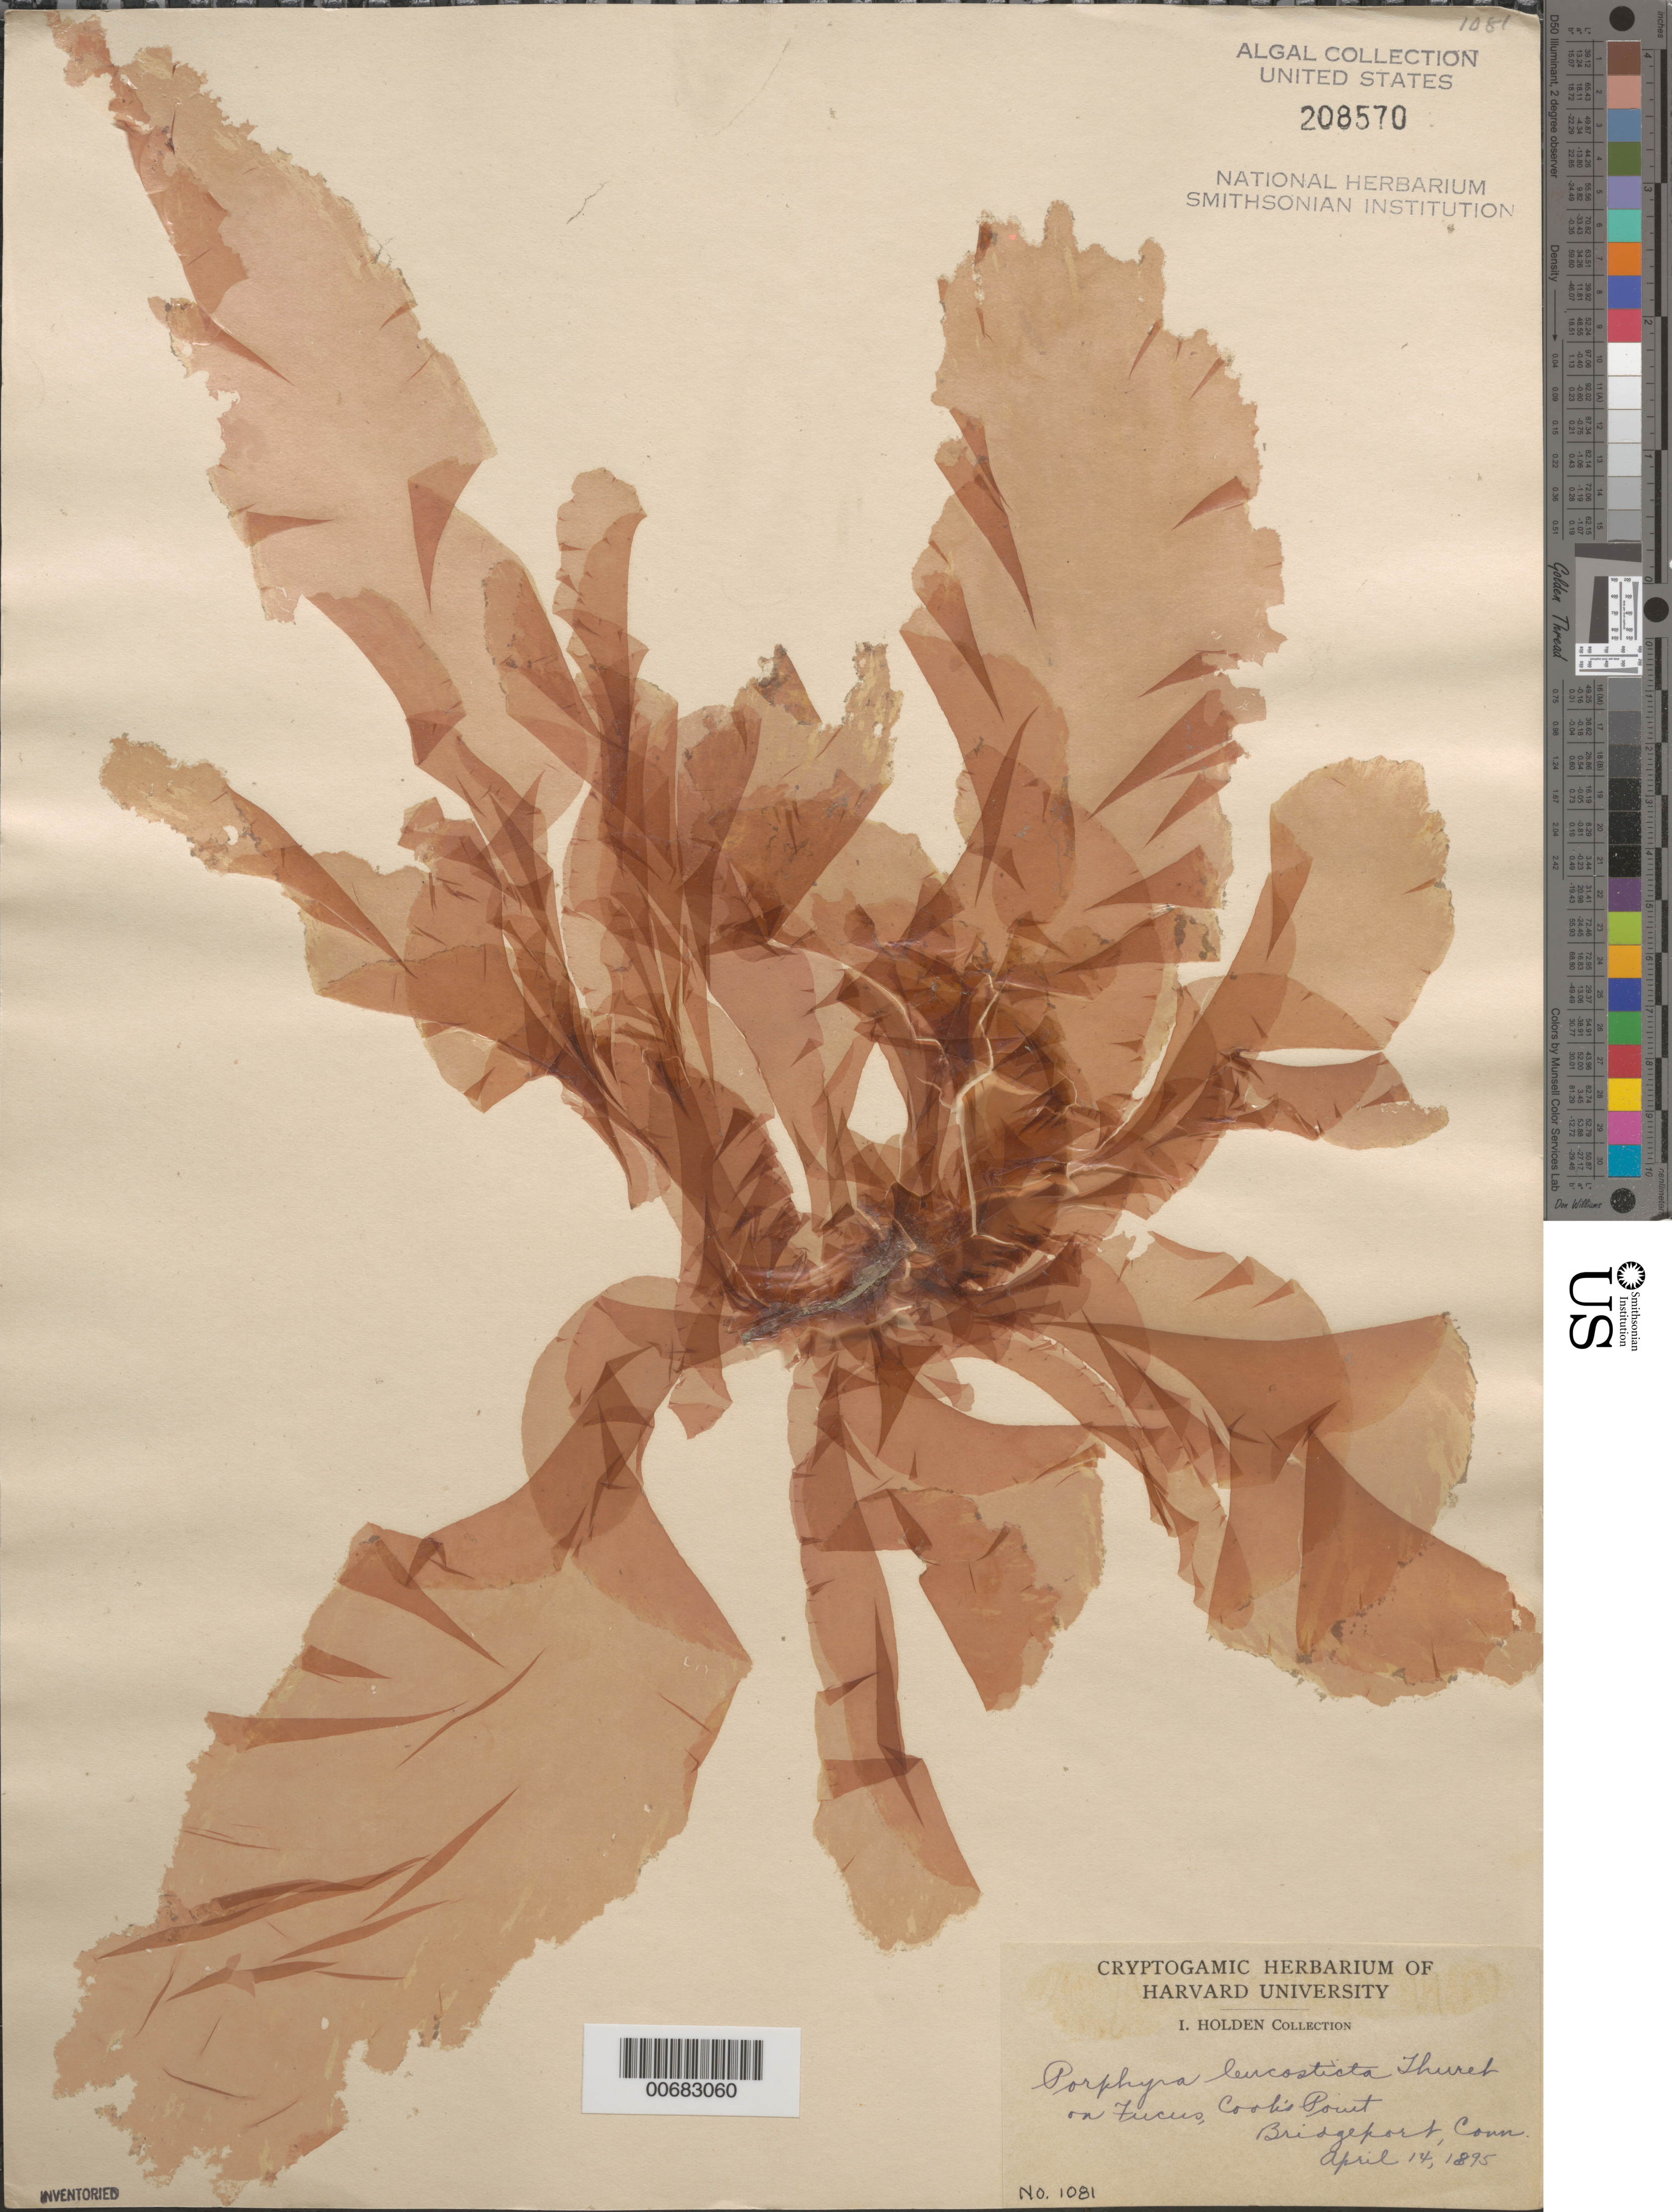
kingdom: Plantae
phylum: Rhodophyta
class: Bangiophyceae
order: Bangiales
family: Bangiaceae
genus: Pyropia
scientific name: Pyropia leucosticta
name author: (Thuret) Neefus & J. Brodie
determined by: Algae name updating Project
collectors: I. Holden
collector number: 1081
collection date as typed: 14 Apr 1895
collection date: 1895-04-14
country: United States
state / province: Connecticut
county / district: Fairfield County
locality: Bridgeport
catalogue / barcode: US 208570